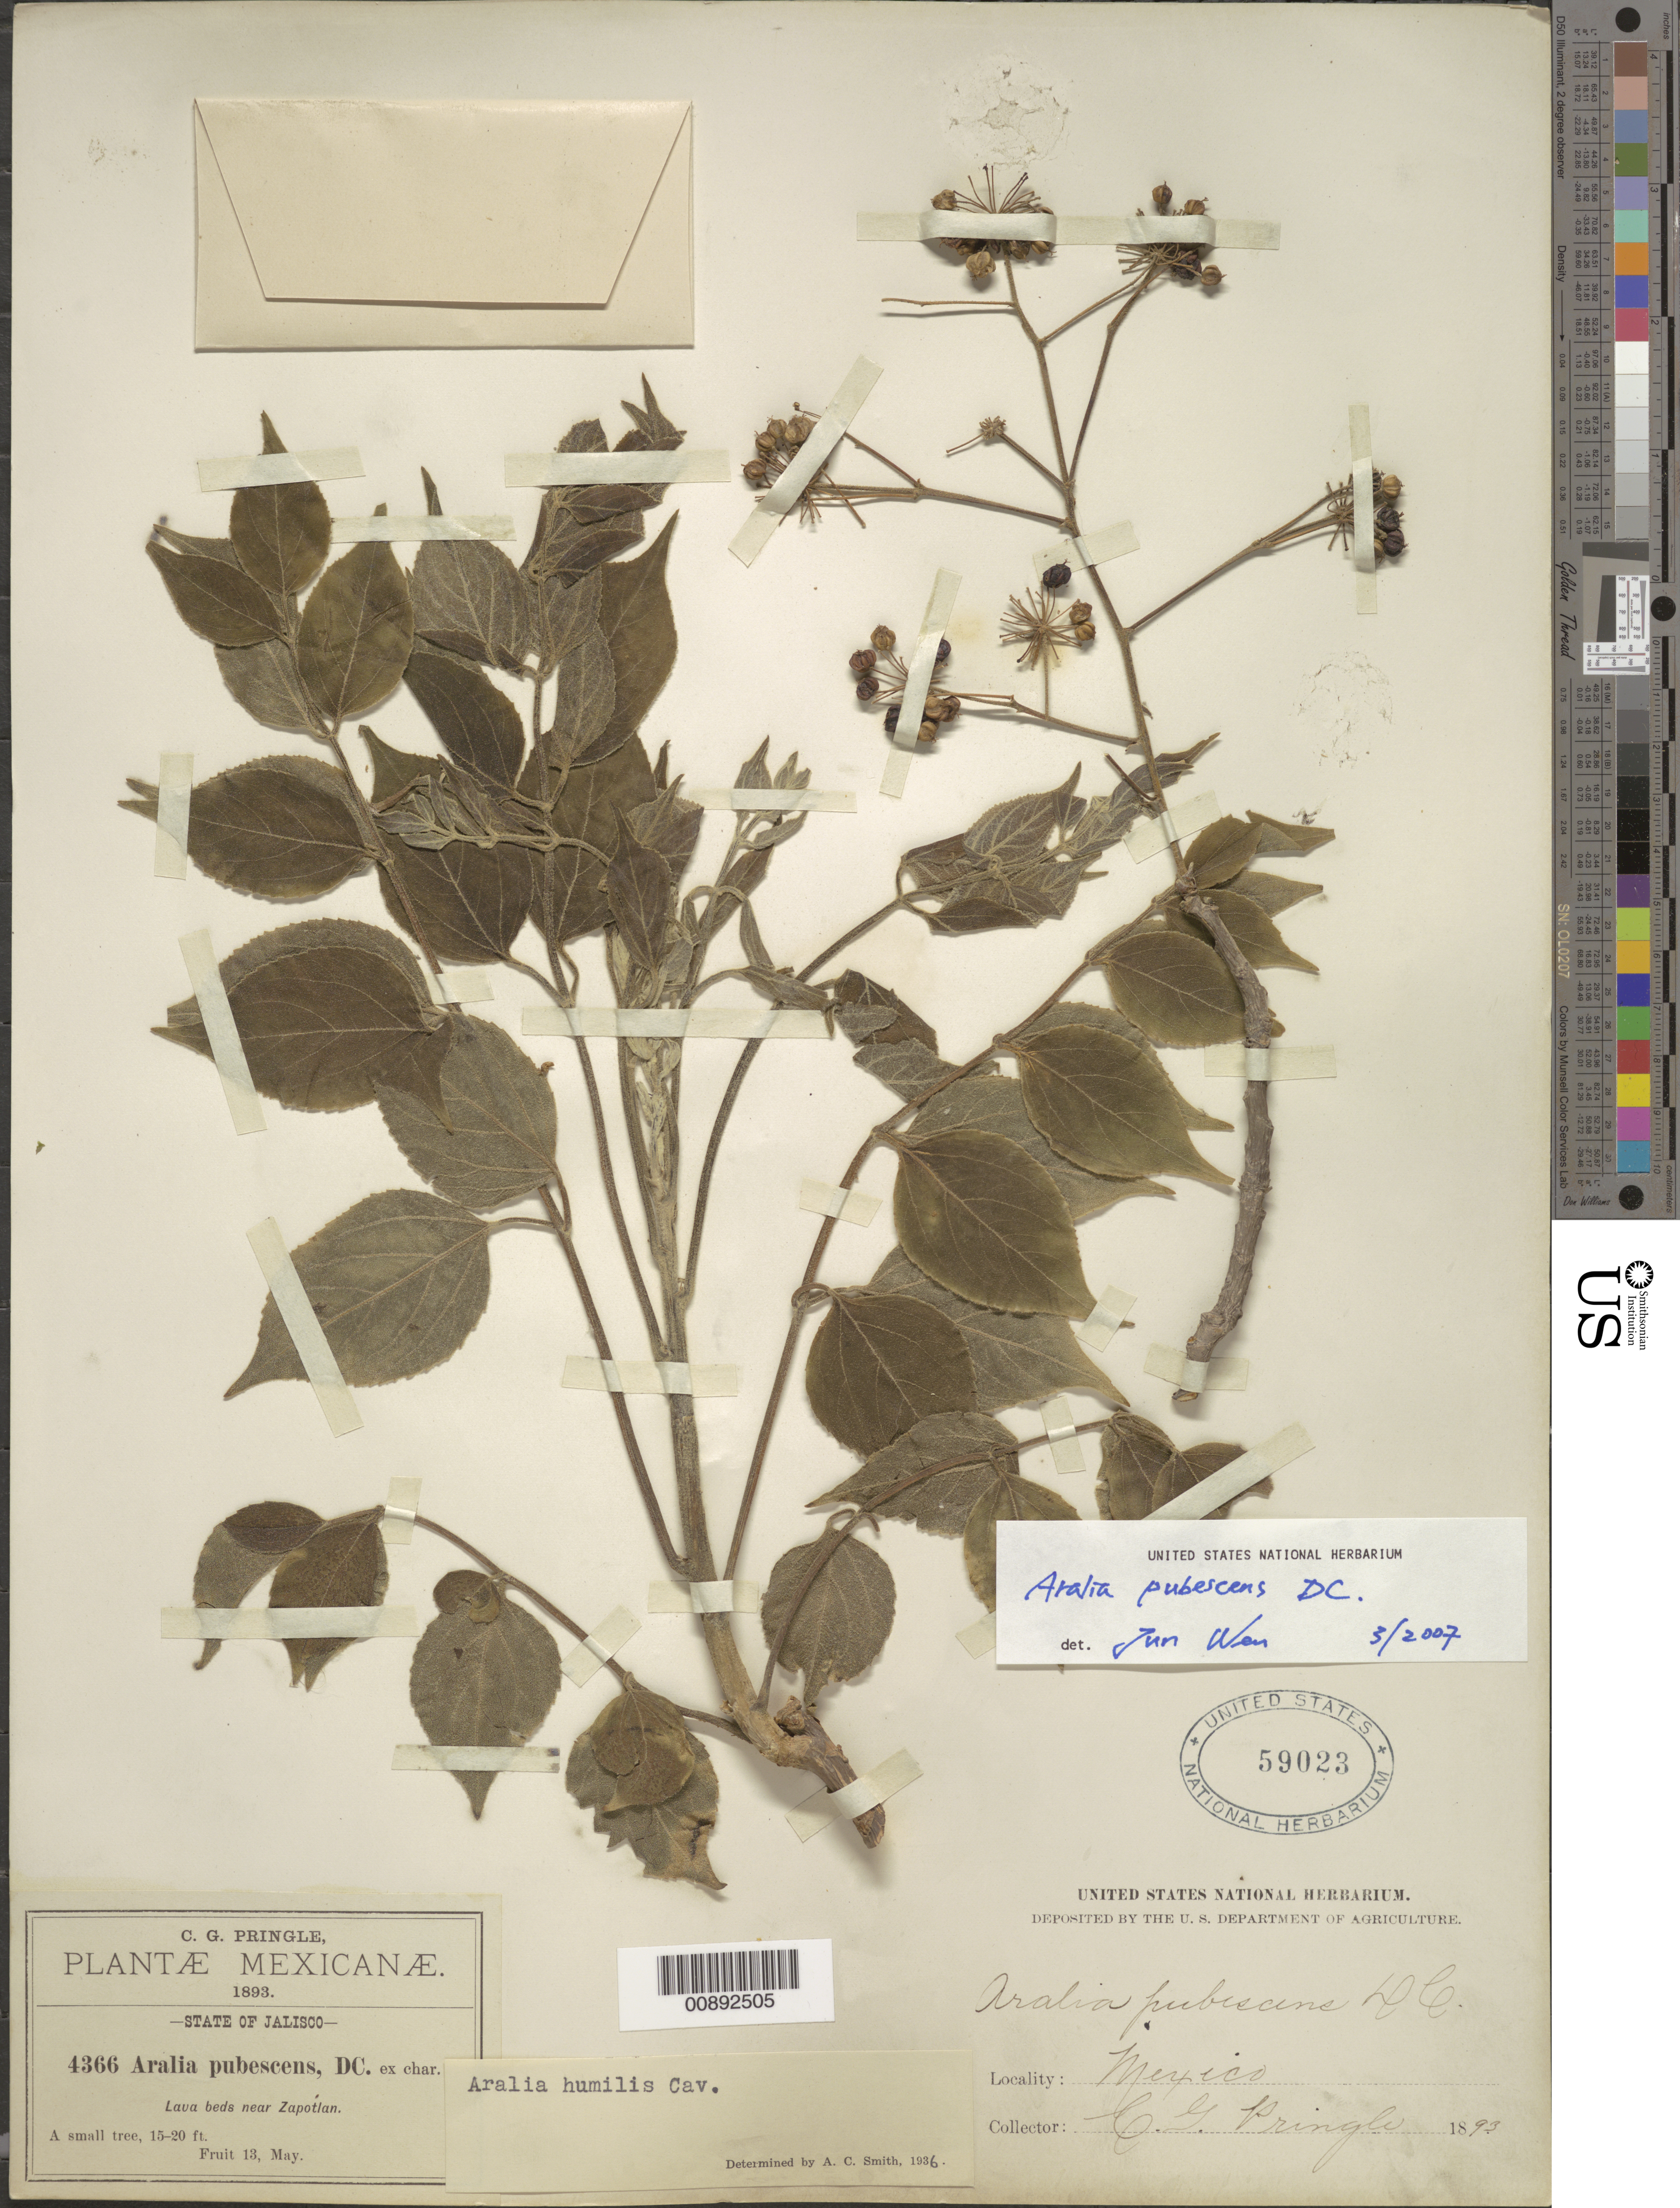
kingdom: Plantae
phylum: Tracheophyta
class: Magnoliopsida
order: Apiales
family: Araliaceae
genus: Aralia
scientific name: Aralia pubescens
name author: DC.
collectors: C. G. Pringle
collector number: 4366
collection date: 1893-05-13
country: Mexico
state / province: Jalisco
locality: Lava beds near Zapotlan.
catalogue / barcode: US 59023